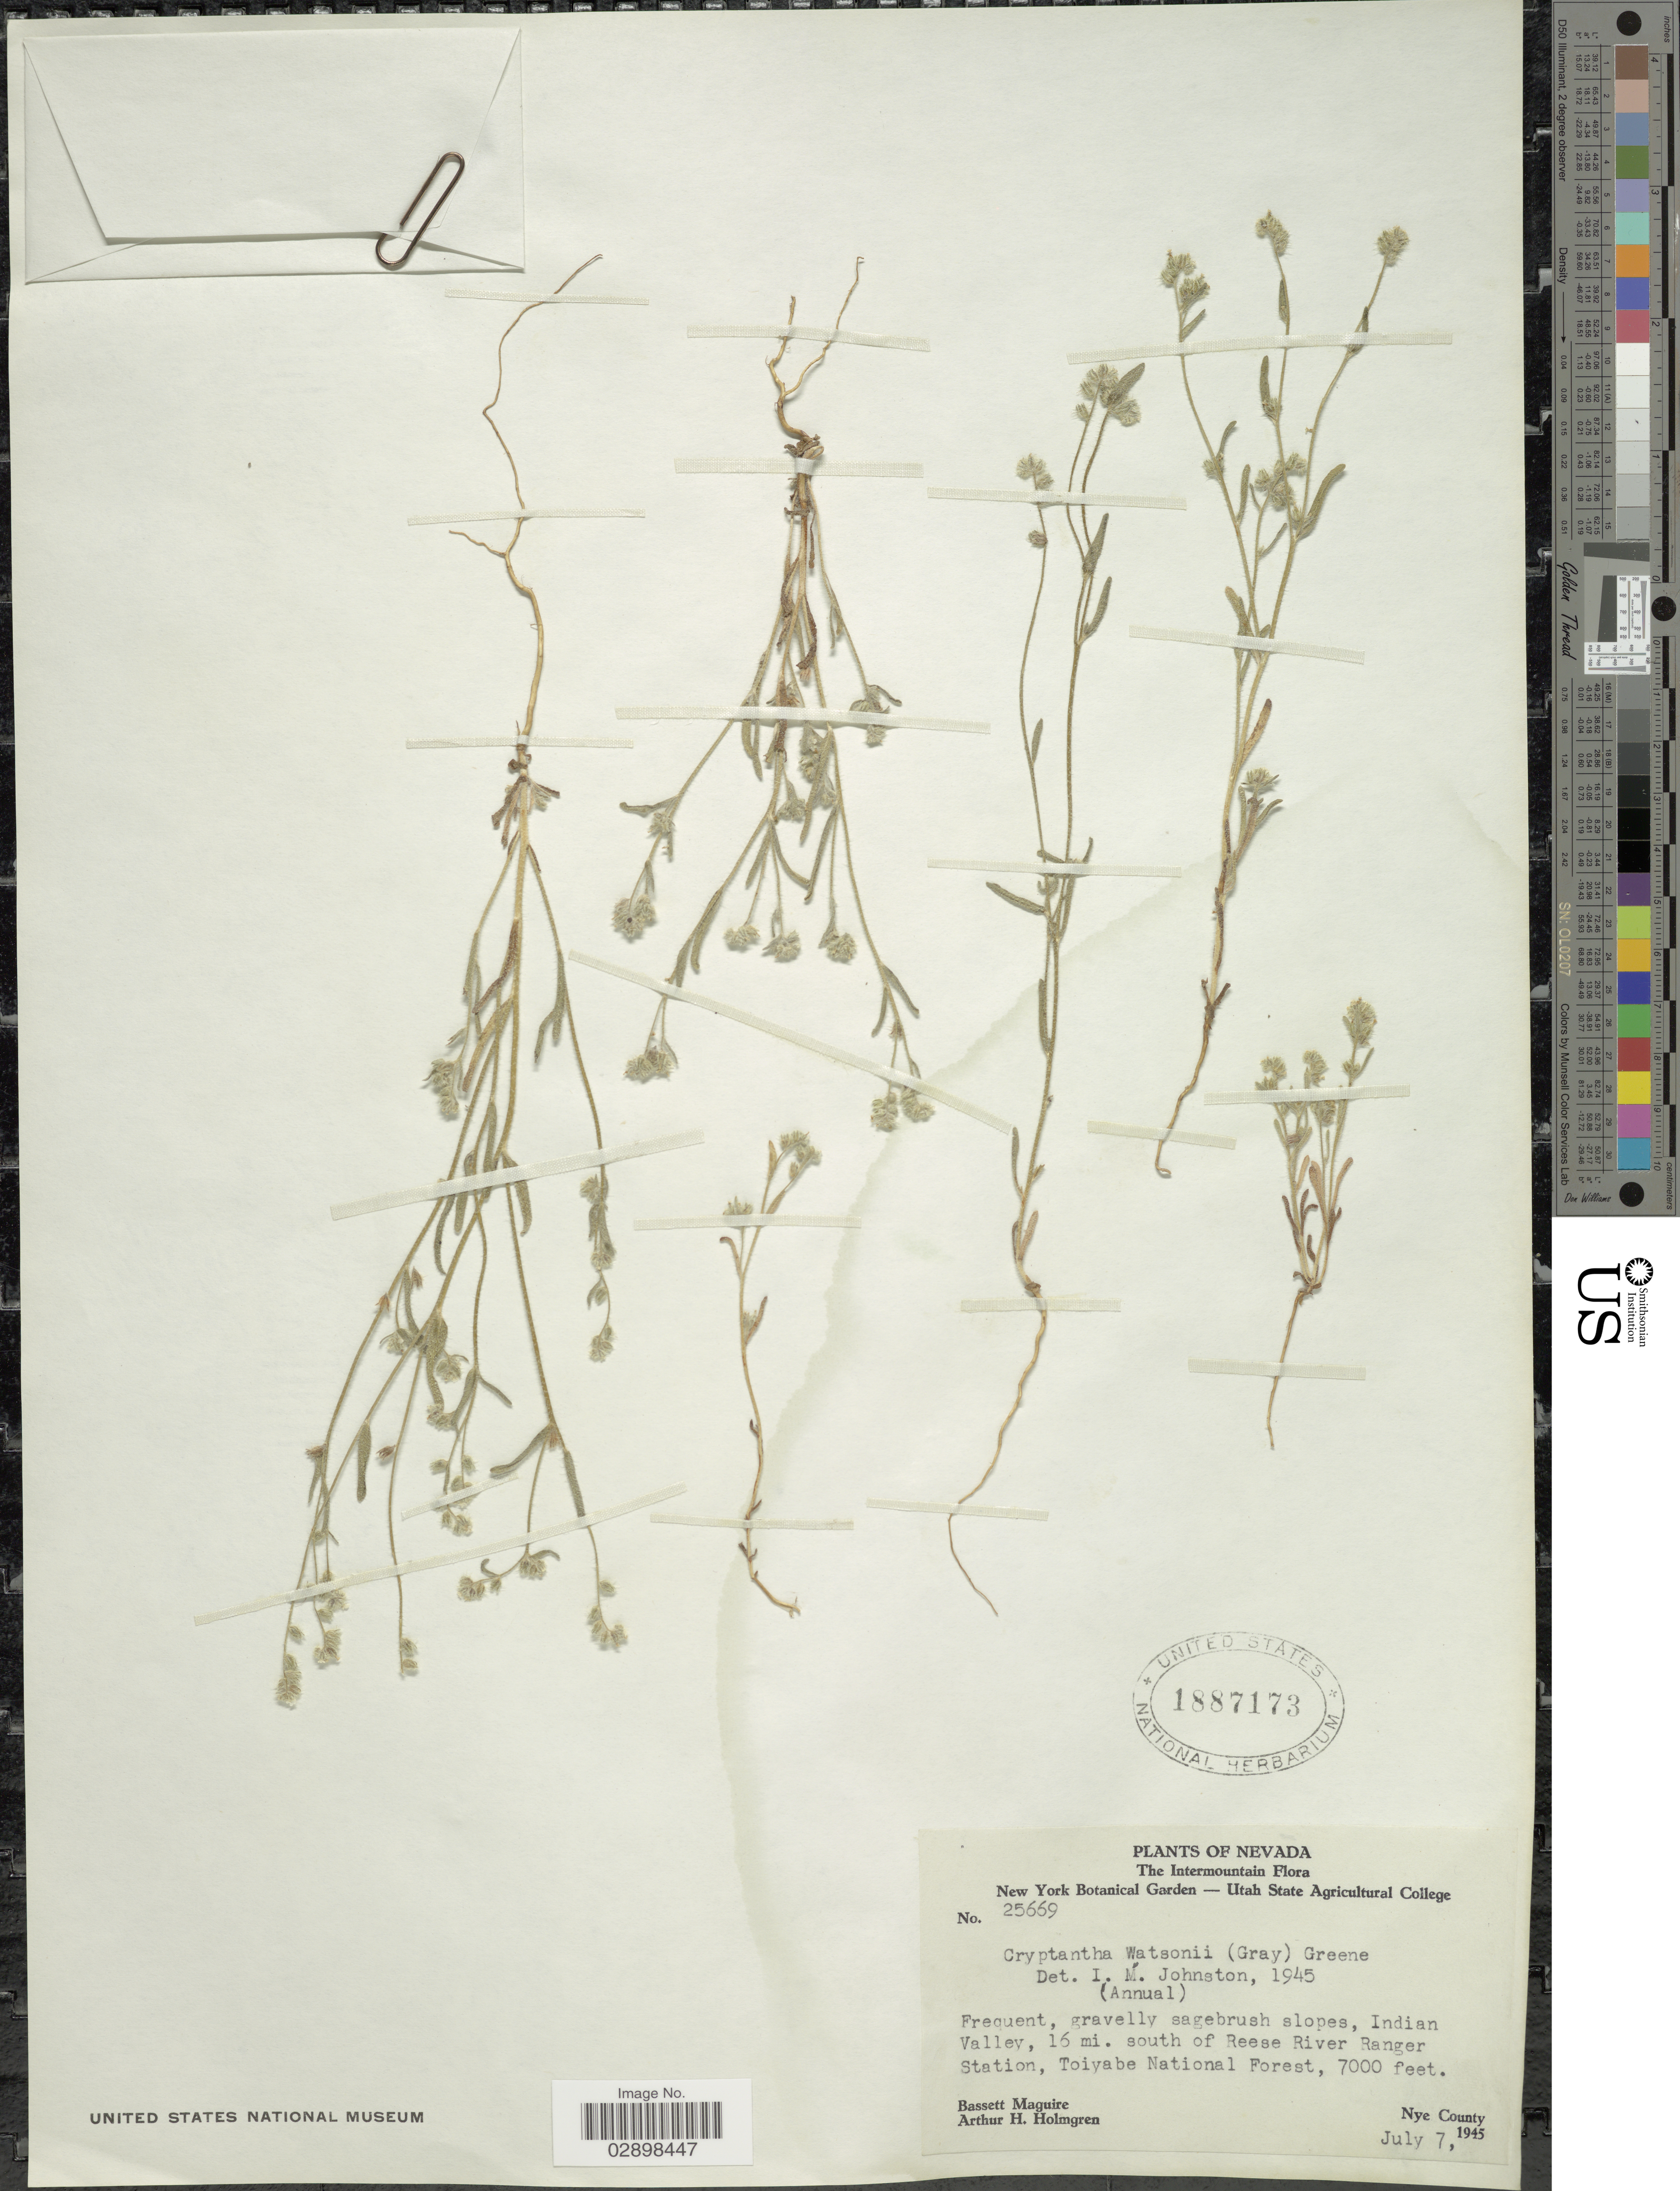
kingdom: Plantae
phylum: Tracheophyta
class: Magnoliopsida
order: Boraginales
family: Boraginaceae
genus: Cryptantha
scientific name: Cryptantha watsonii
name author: (A. Gray) Greene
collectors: B. Maguire & A. H. Holmgren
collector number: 25669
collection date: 1945-07-07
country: United States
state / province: Nevada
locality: Intermountain. Indian Valley, 16 mi. south of Reese River Ranger Station, Toiyabe National Forest. Nye County.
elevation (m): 2134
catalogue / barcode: US 1887173